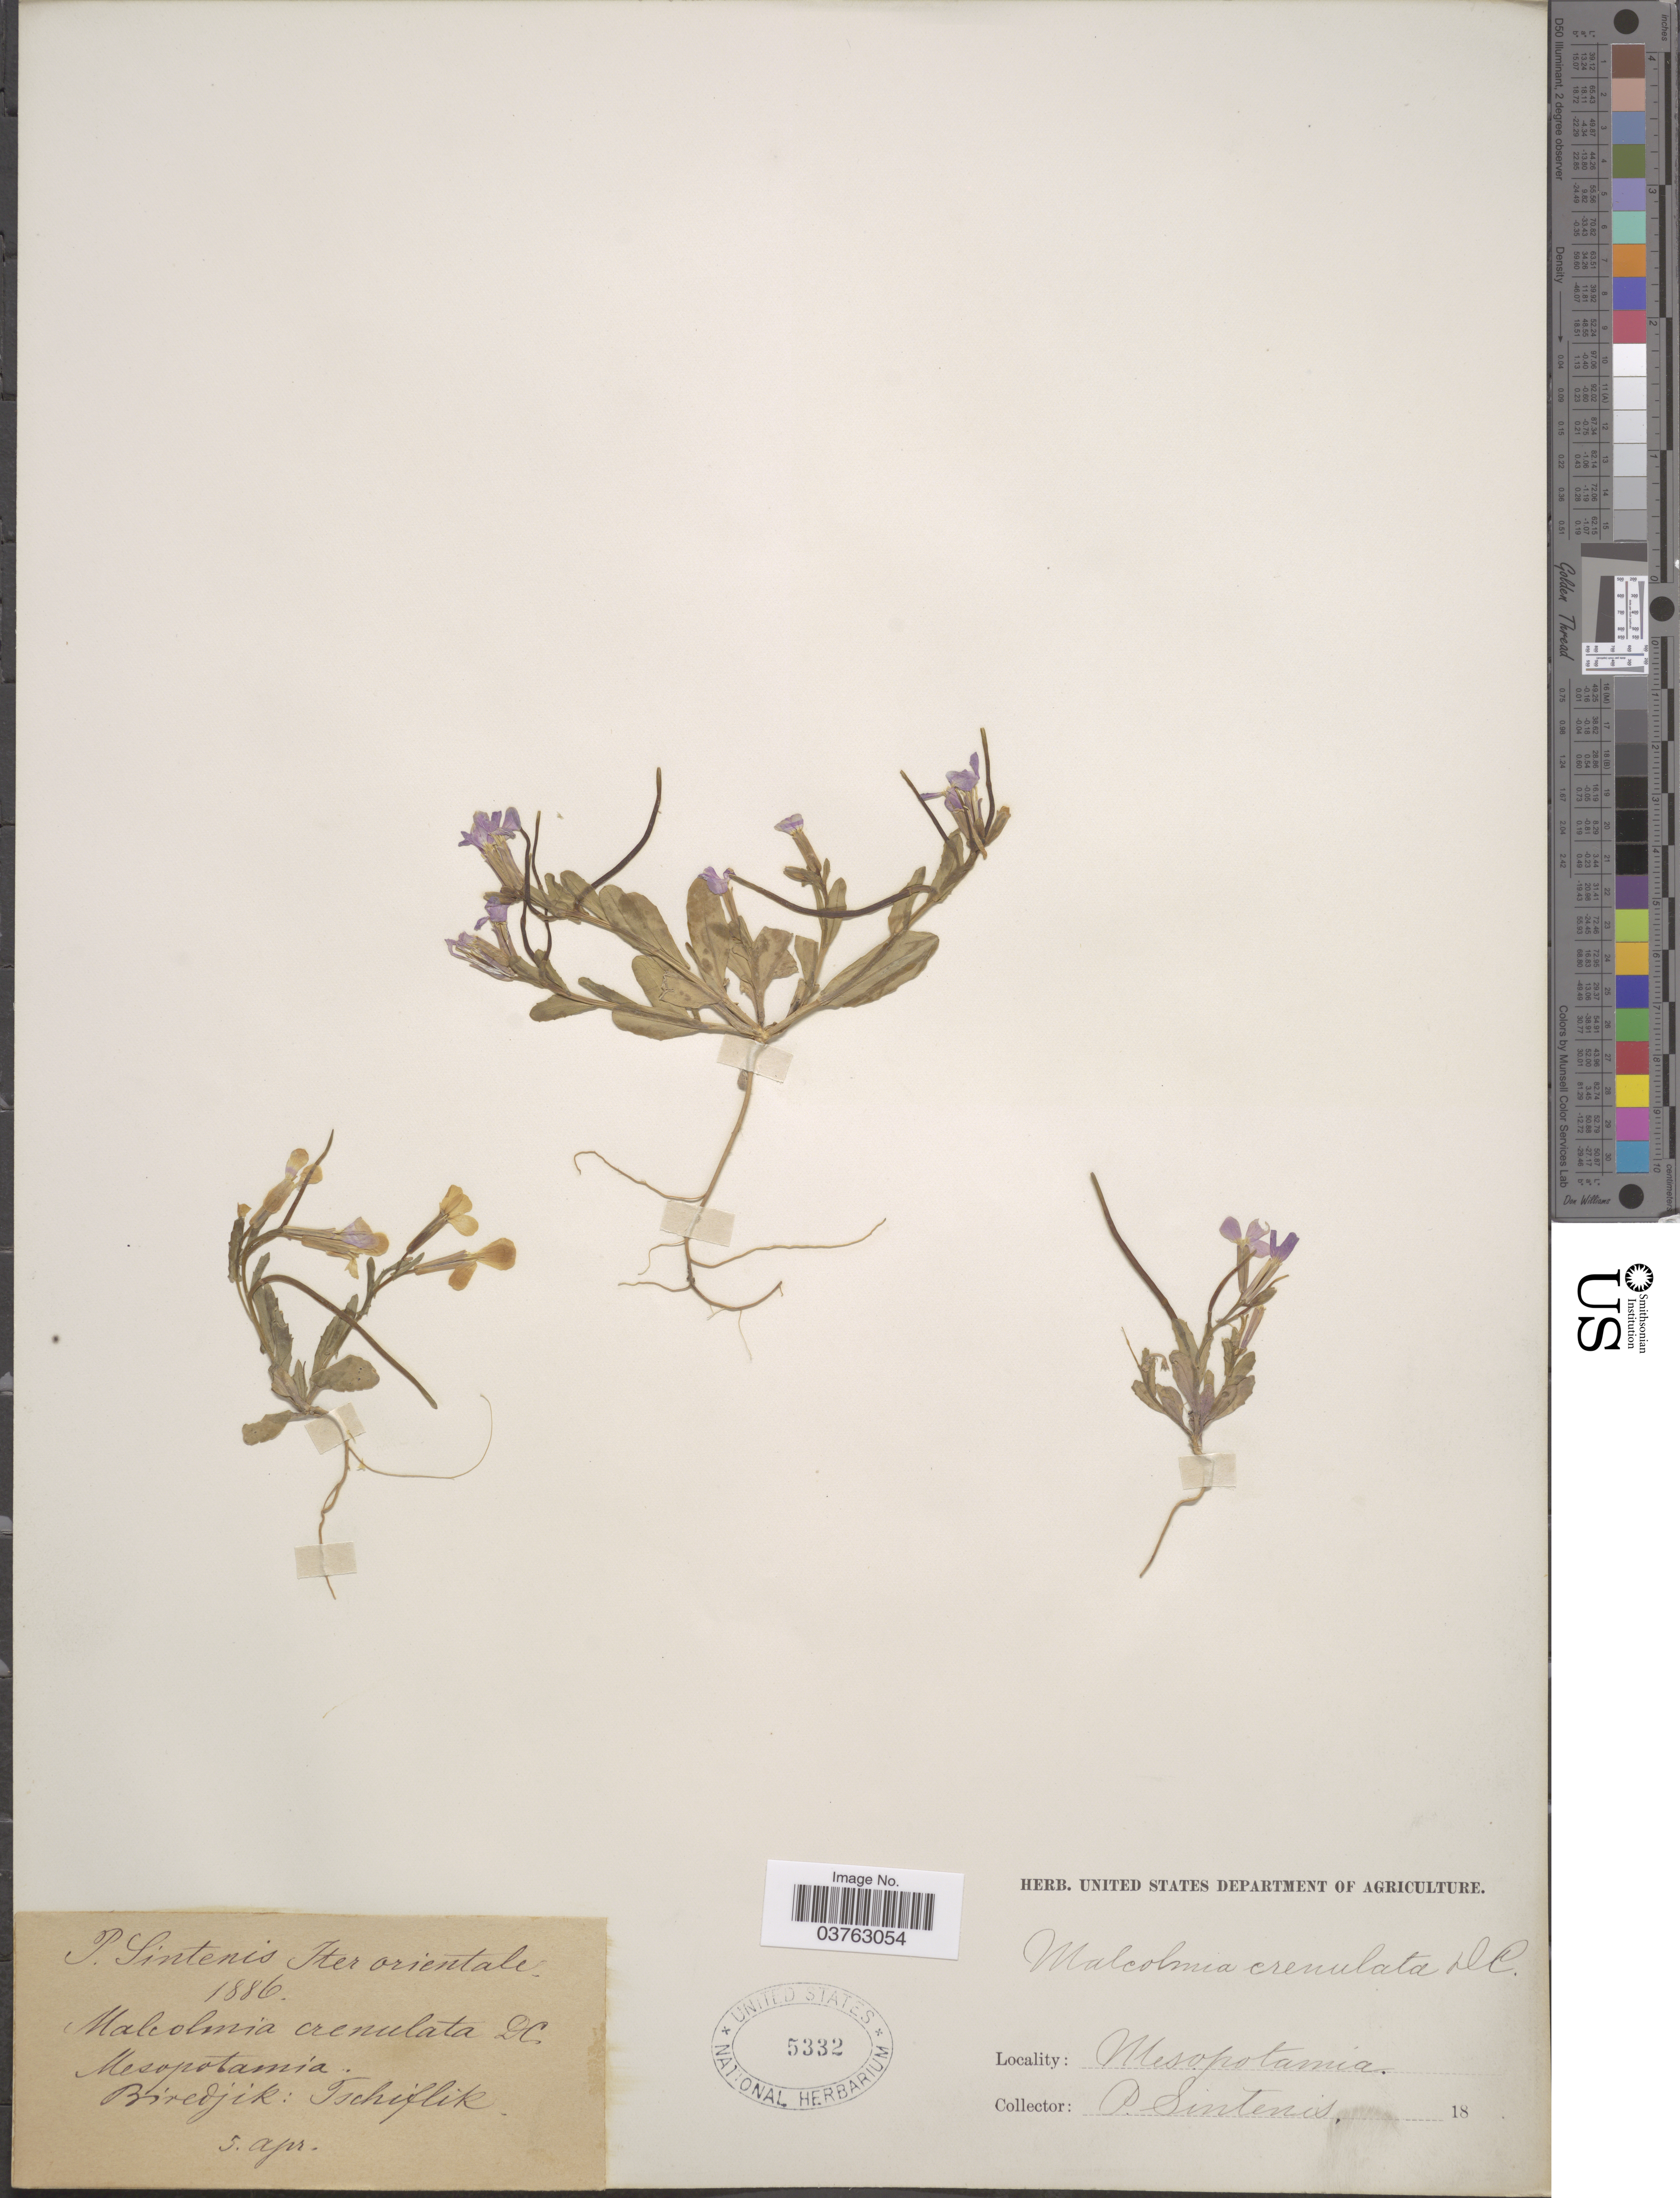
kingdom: Plantae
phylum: Tracheophyta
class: Magnoliopsida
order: Brassicales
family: Brassicaceae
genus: Malcolmia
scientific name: Malcolmia crenulata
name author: (DC.) Boiss.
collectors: P. Sintenis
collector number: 207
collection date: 1888-04-05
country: Turkey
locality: Mesopotamia. Biredjik: Tschiflik.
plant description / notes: This collection is part of Paul Sintenis' “Iter Orientale 1888” trip, and the collector number is 207.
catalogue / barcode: US 5332